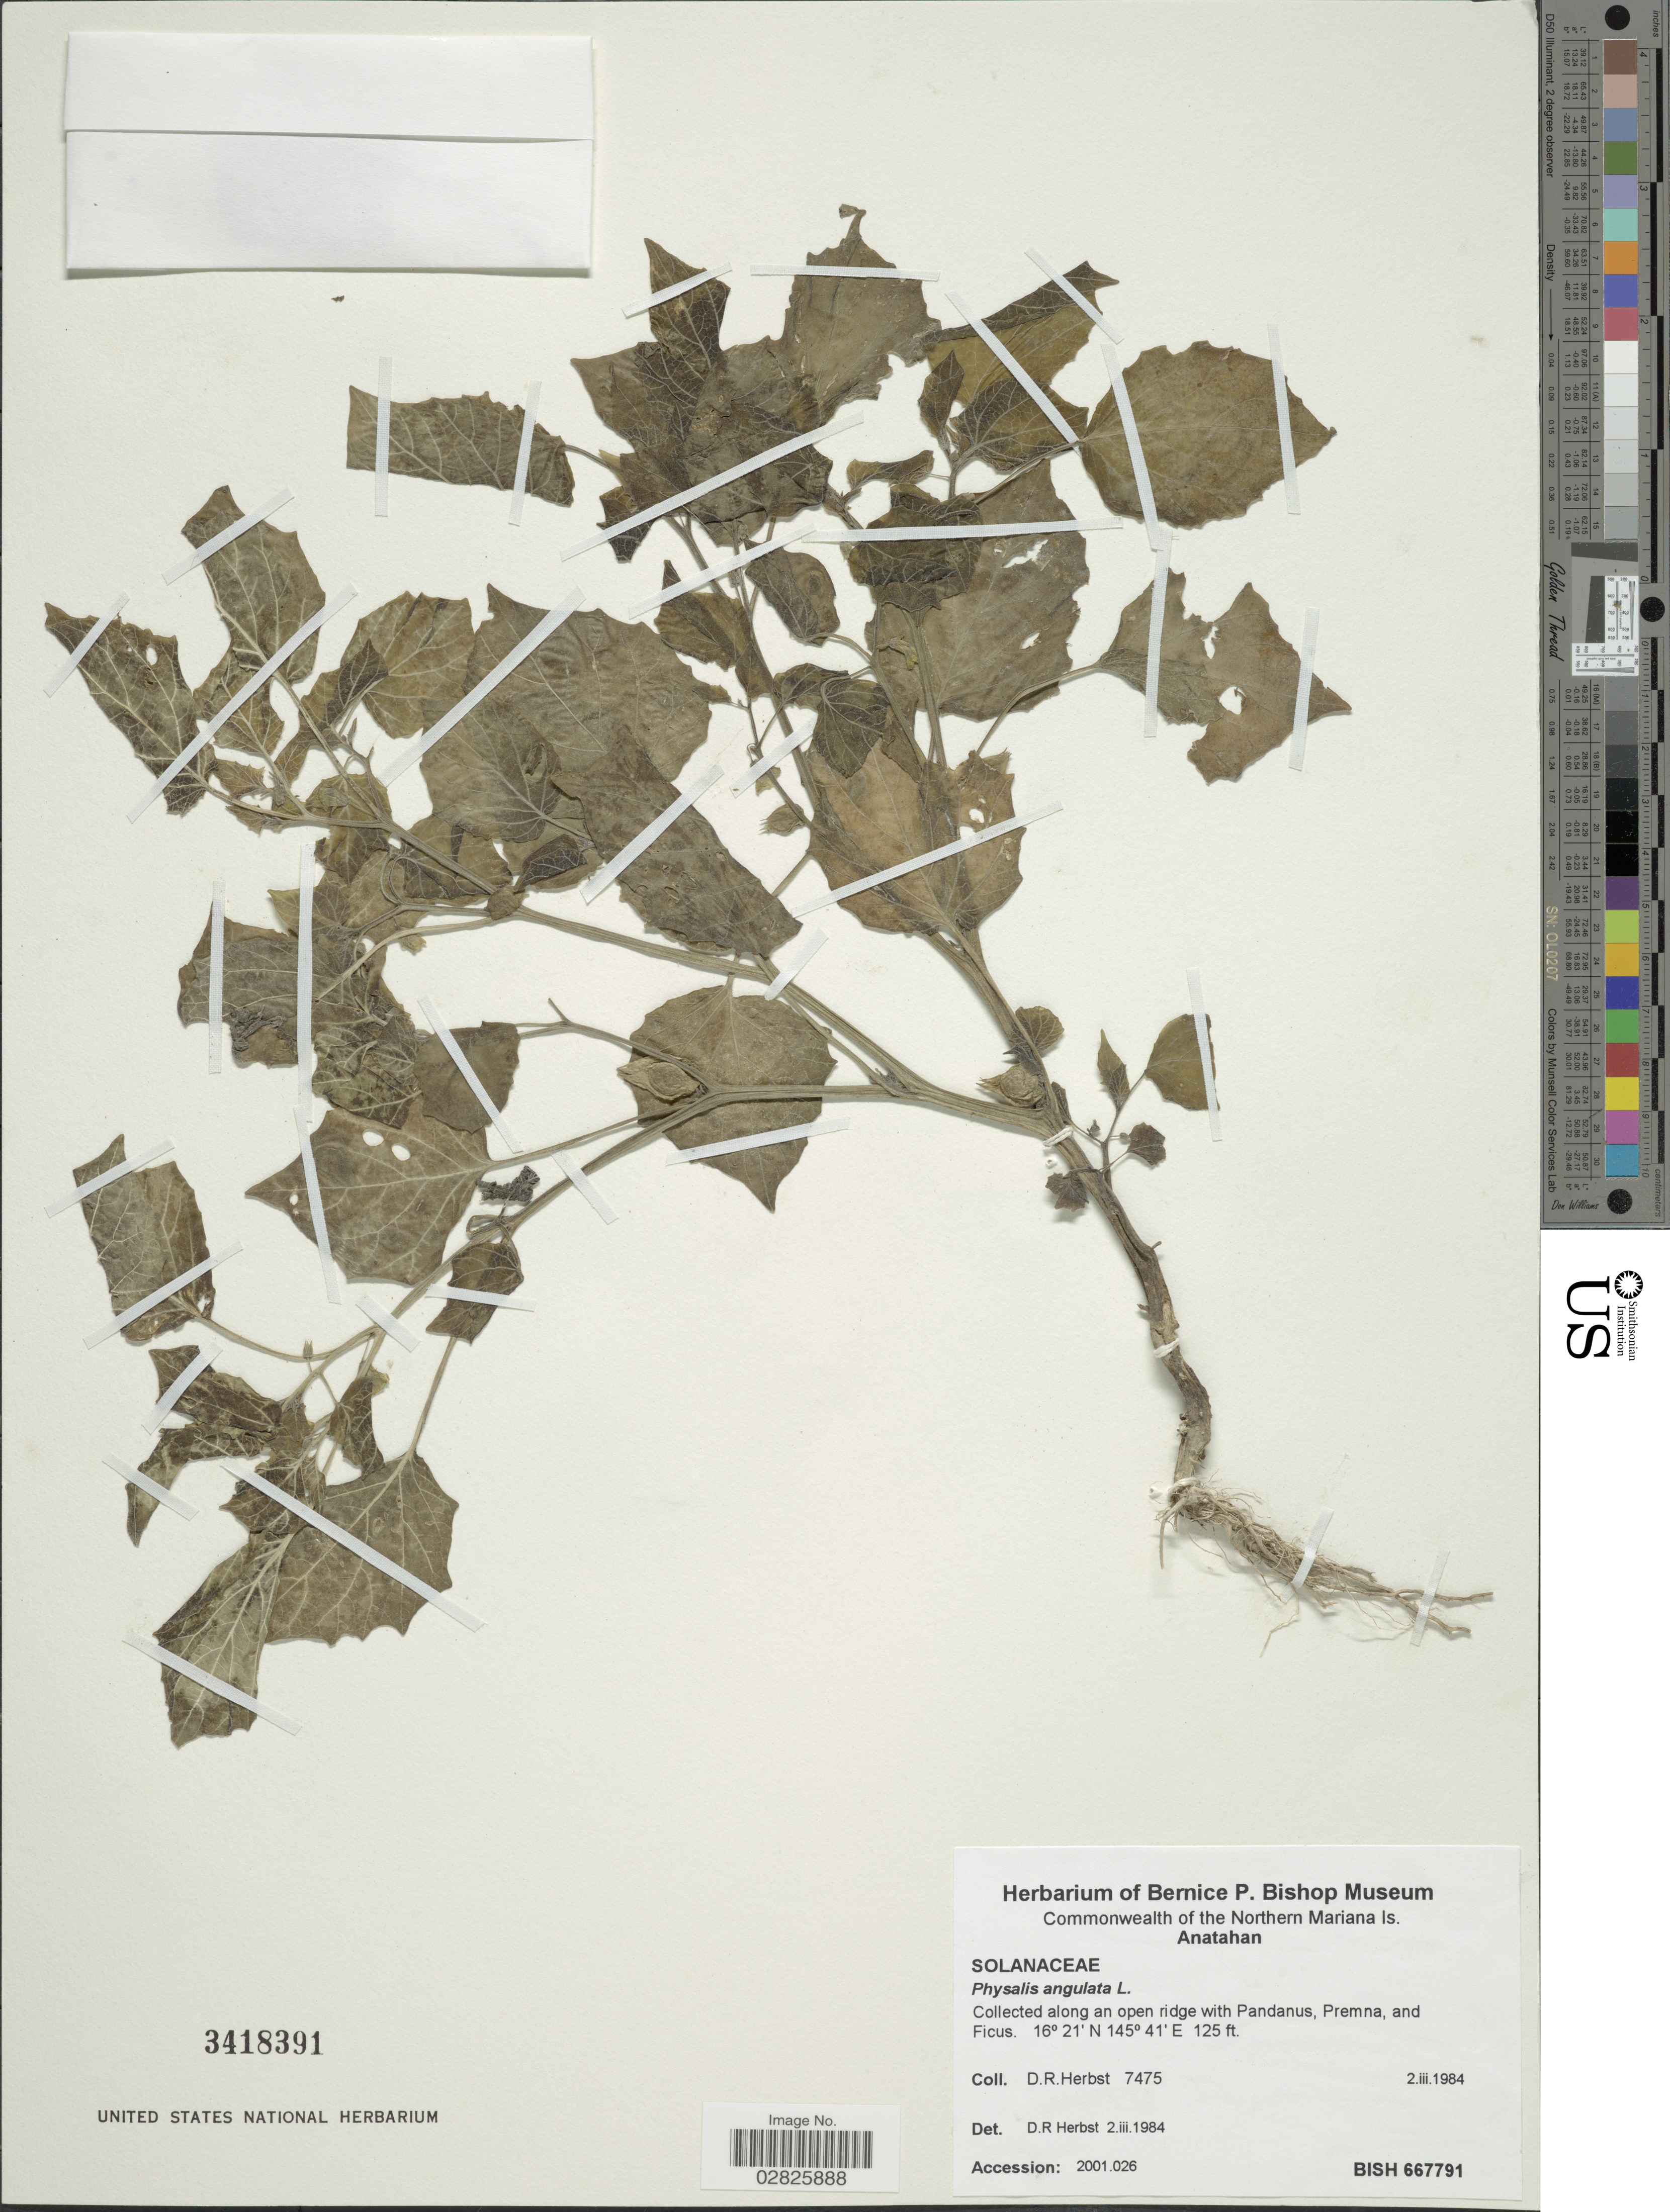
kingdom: Plantae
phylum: Tracheophyta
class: Magnoliopsida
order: Solanales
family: Solanaceae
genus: Physalis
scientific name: Physalis angulata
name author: L.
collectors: D. R. Herbst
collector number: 7475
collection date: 1984-03-02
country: Northern Mariana Islands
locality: Commonwealth of the Northern Mariana Is. Anatahan.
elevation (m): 38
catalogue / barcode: US 3418391